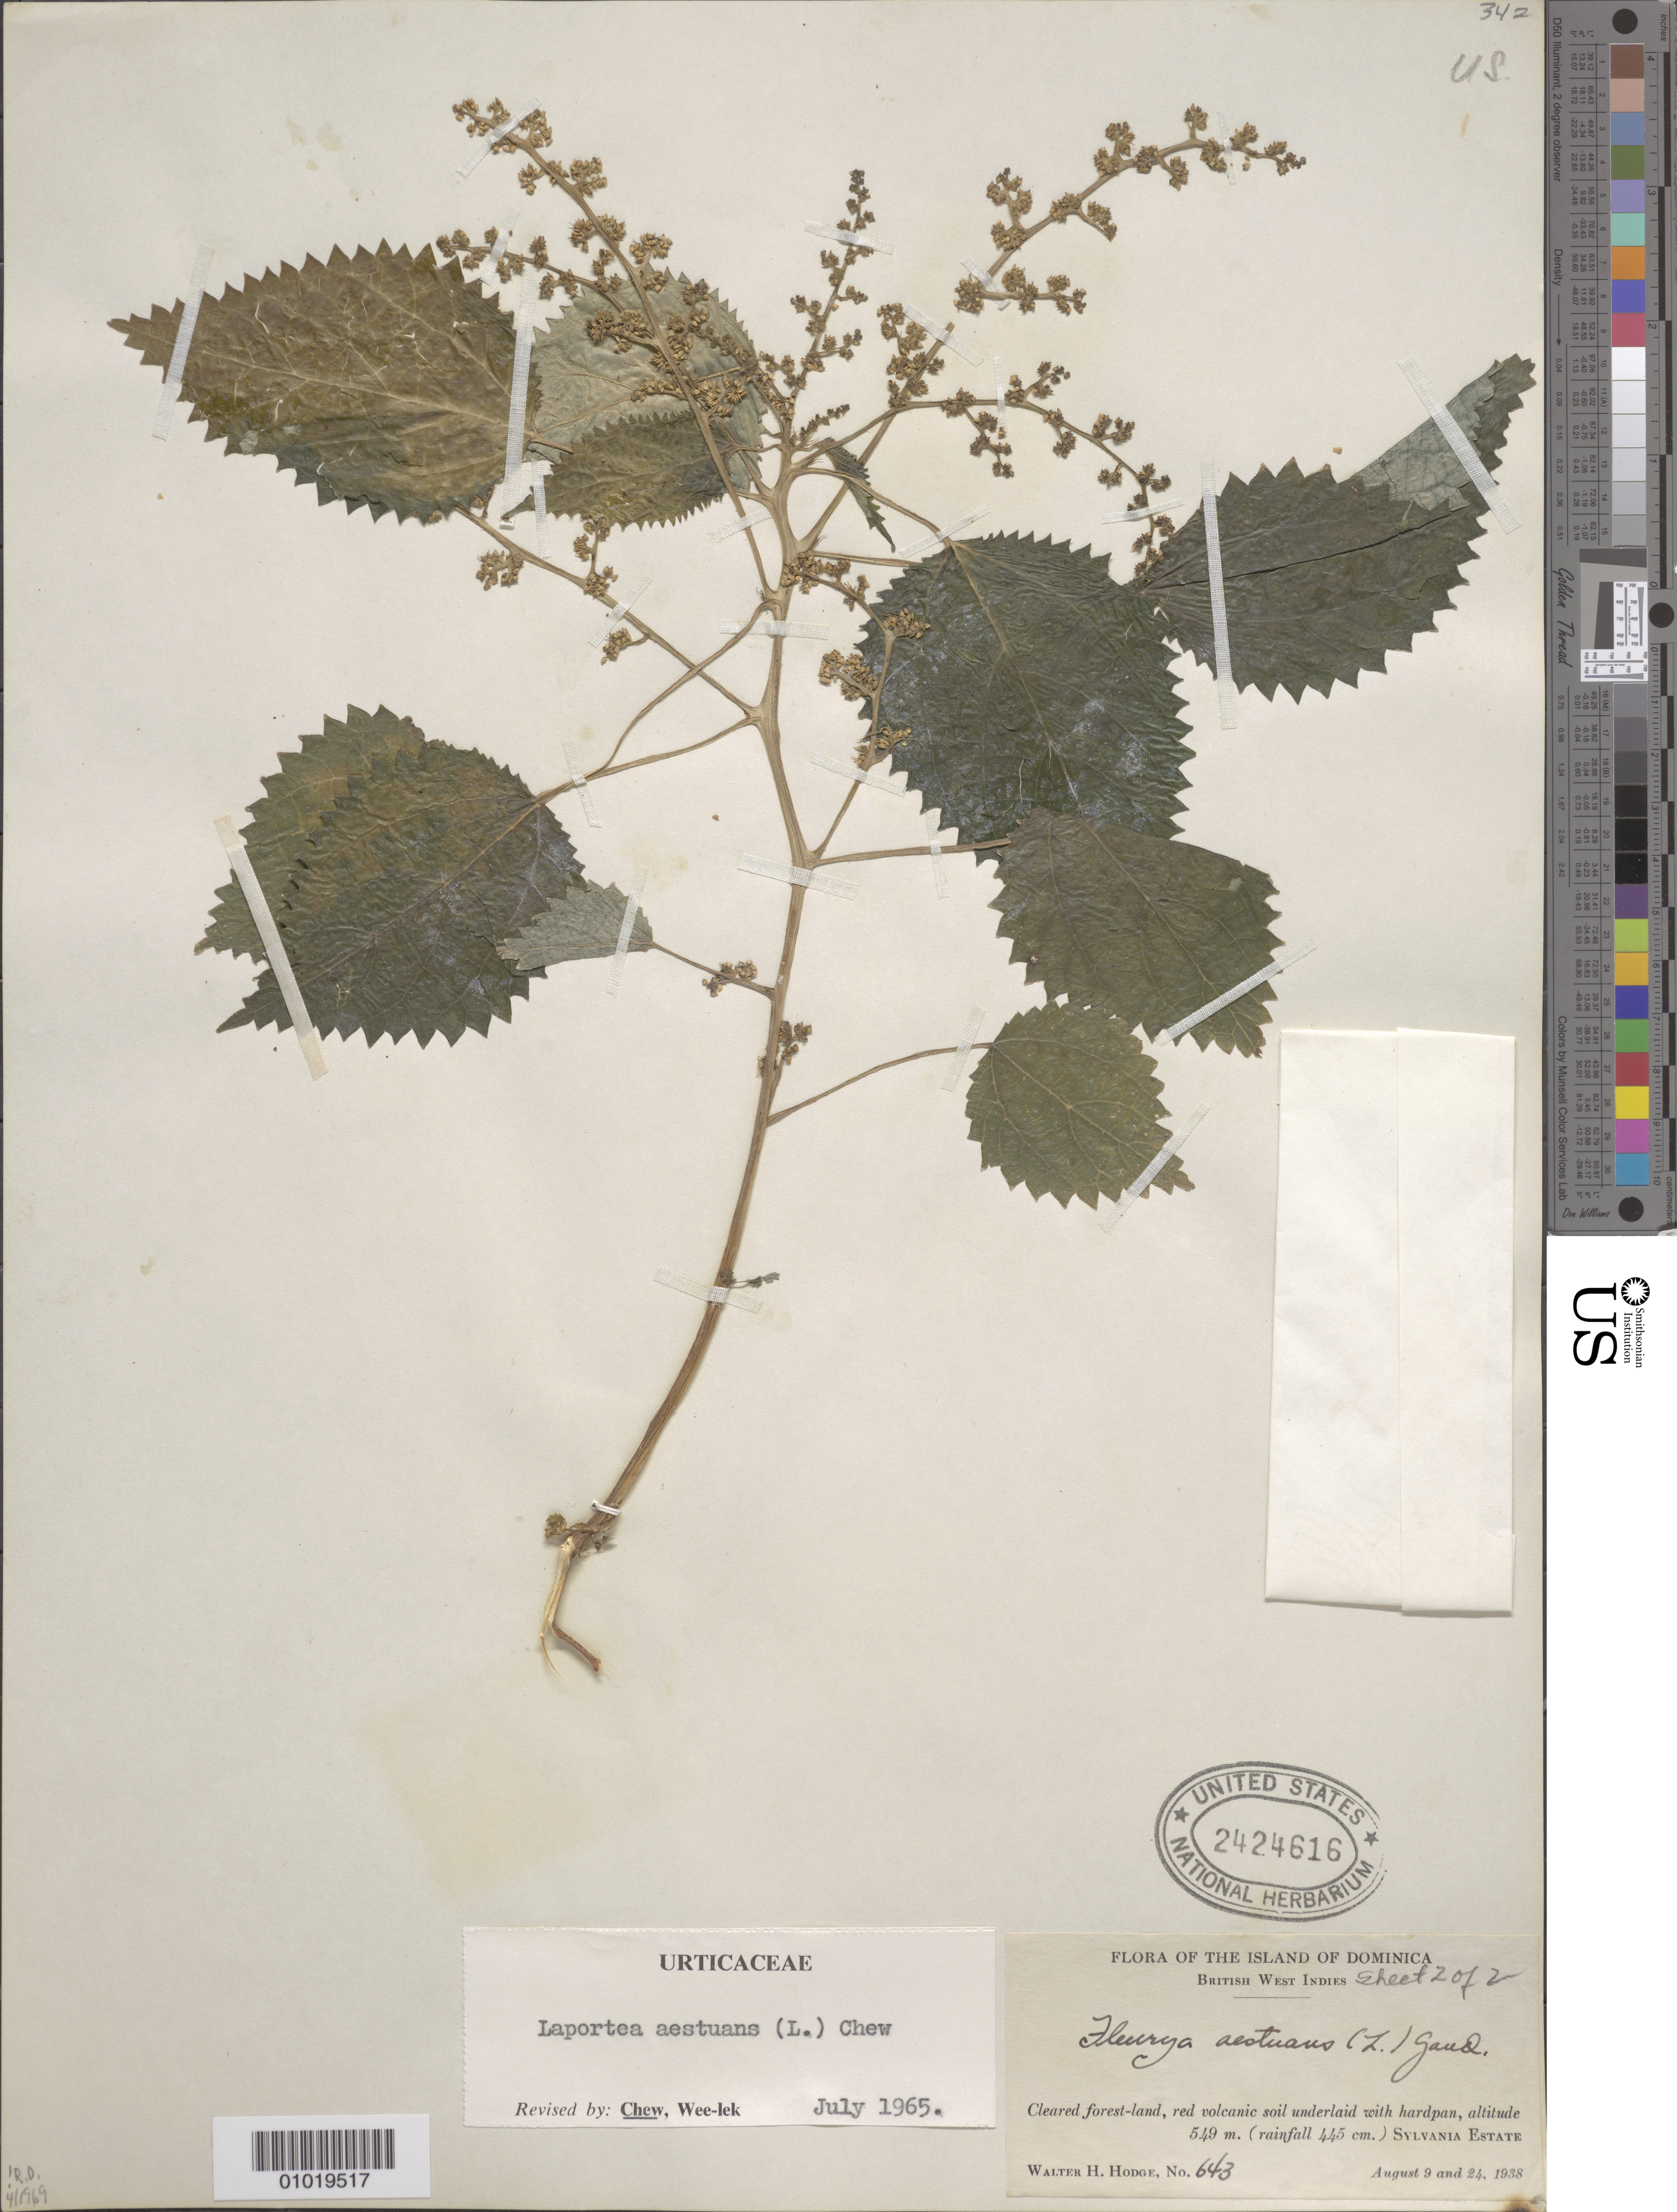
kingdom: Plantae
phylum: Tracheophyta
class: Magnoliopsida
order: Rosales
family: Urticaceae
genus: Laportea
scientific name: Laportea aestuans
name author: (L.) Chew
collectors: W. Hodge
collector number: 643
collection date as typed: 09 Aug 1938 and 24 Aug 1938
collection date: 1938-08-09,1938-08-24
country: Dominica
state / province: St. Paul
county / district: Sylvania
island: Dominica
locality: Cleared forest land, red volcanic soil underlaid with hardpan. Sylvania Estate.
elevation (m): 549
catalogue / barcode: US 2424616